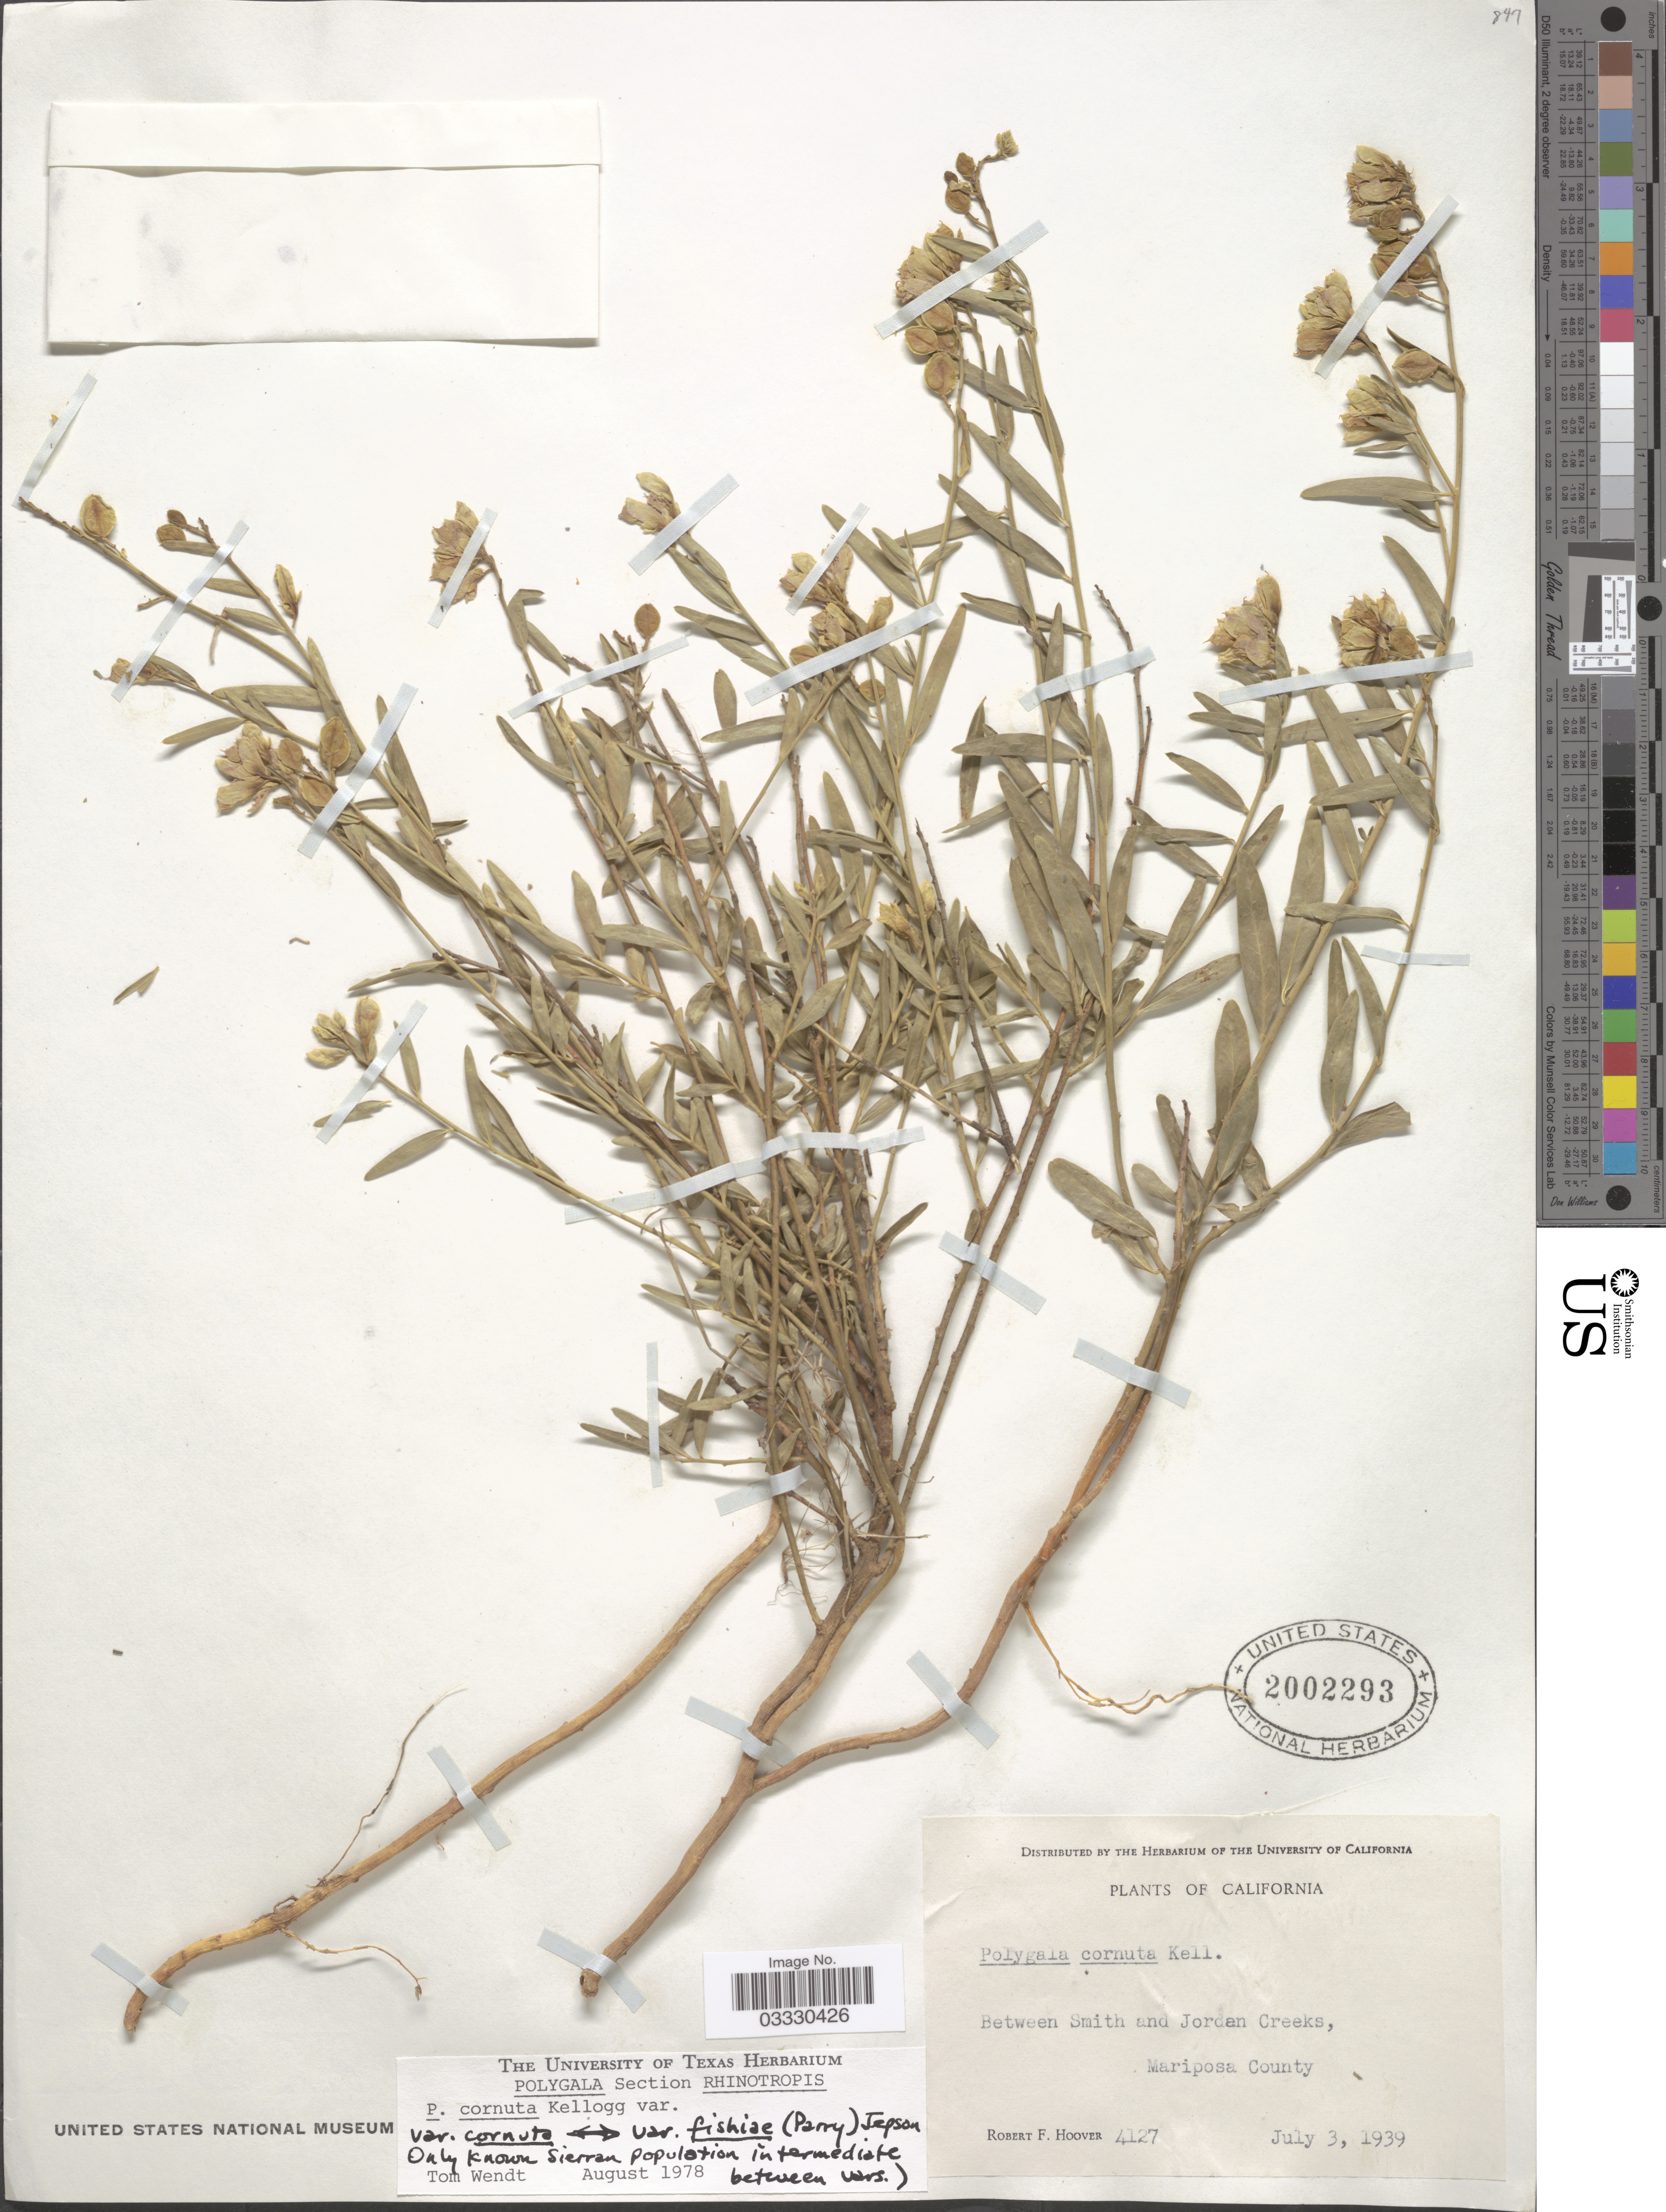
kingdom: Plantae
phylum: Tracheophyta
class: Magnoliopsida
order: Fabales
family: Polygalaceae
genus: Rhinotropis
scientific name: Rhinotropis cornuta var. cornuta × Rhinotropis cornuta var. fishiae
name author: (S.F. Blake) J.R. Abbott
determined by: Strong, Mark T., (BOT), Smithsonian Institution - National Museum of Natural History (UNITED STATES)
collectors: R. F. Hoover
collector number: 4127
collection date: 1939-07-03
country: United States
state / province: California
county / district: Mariposa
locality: Between Smith and Jordan Creeks, Mariposa County.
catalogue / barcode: US 2002293